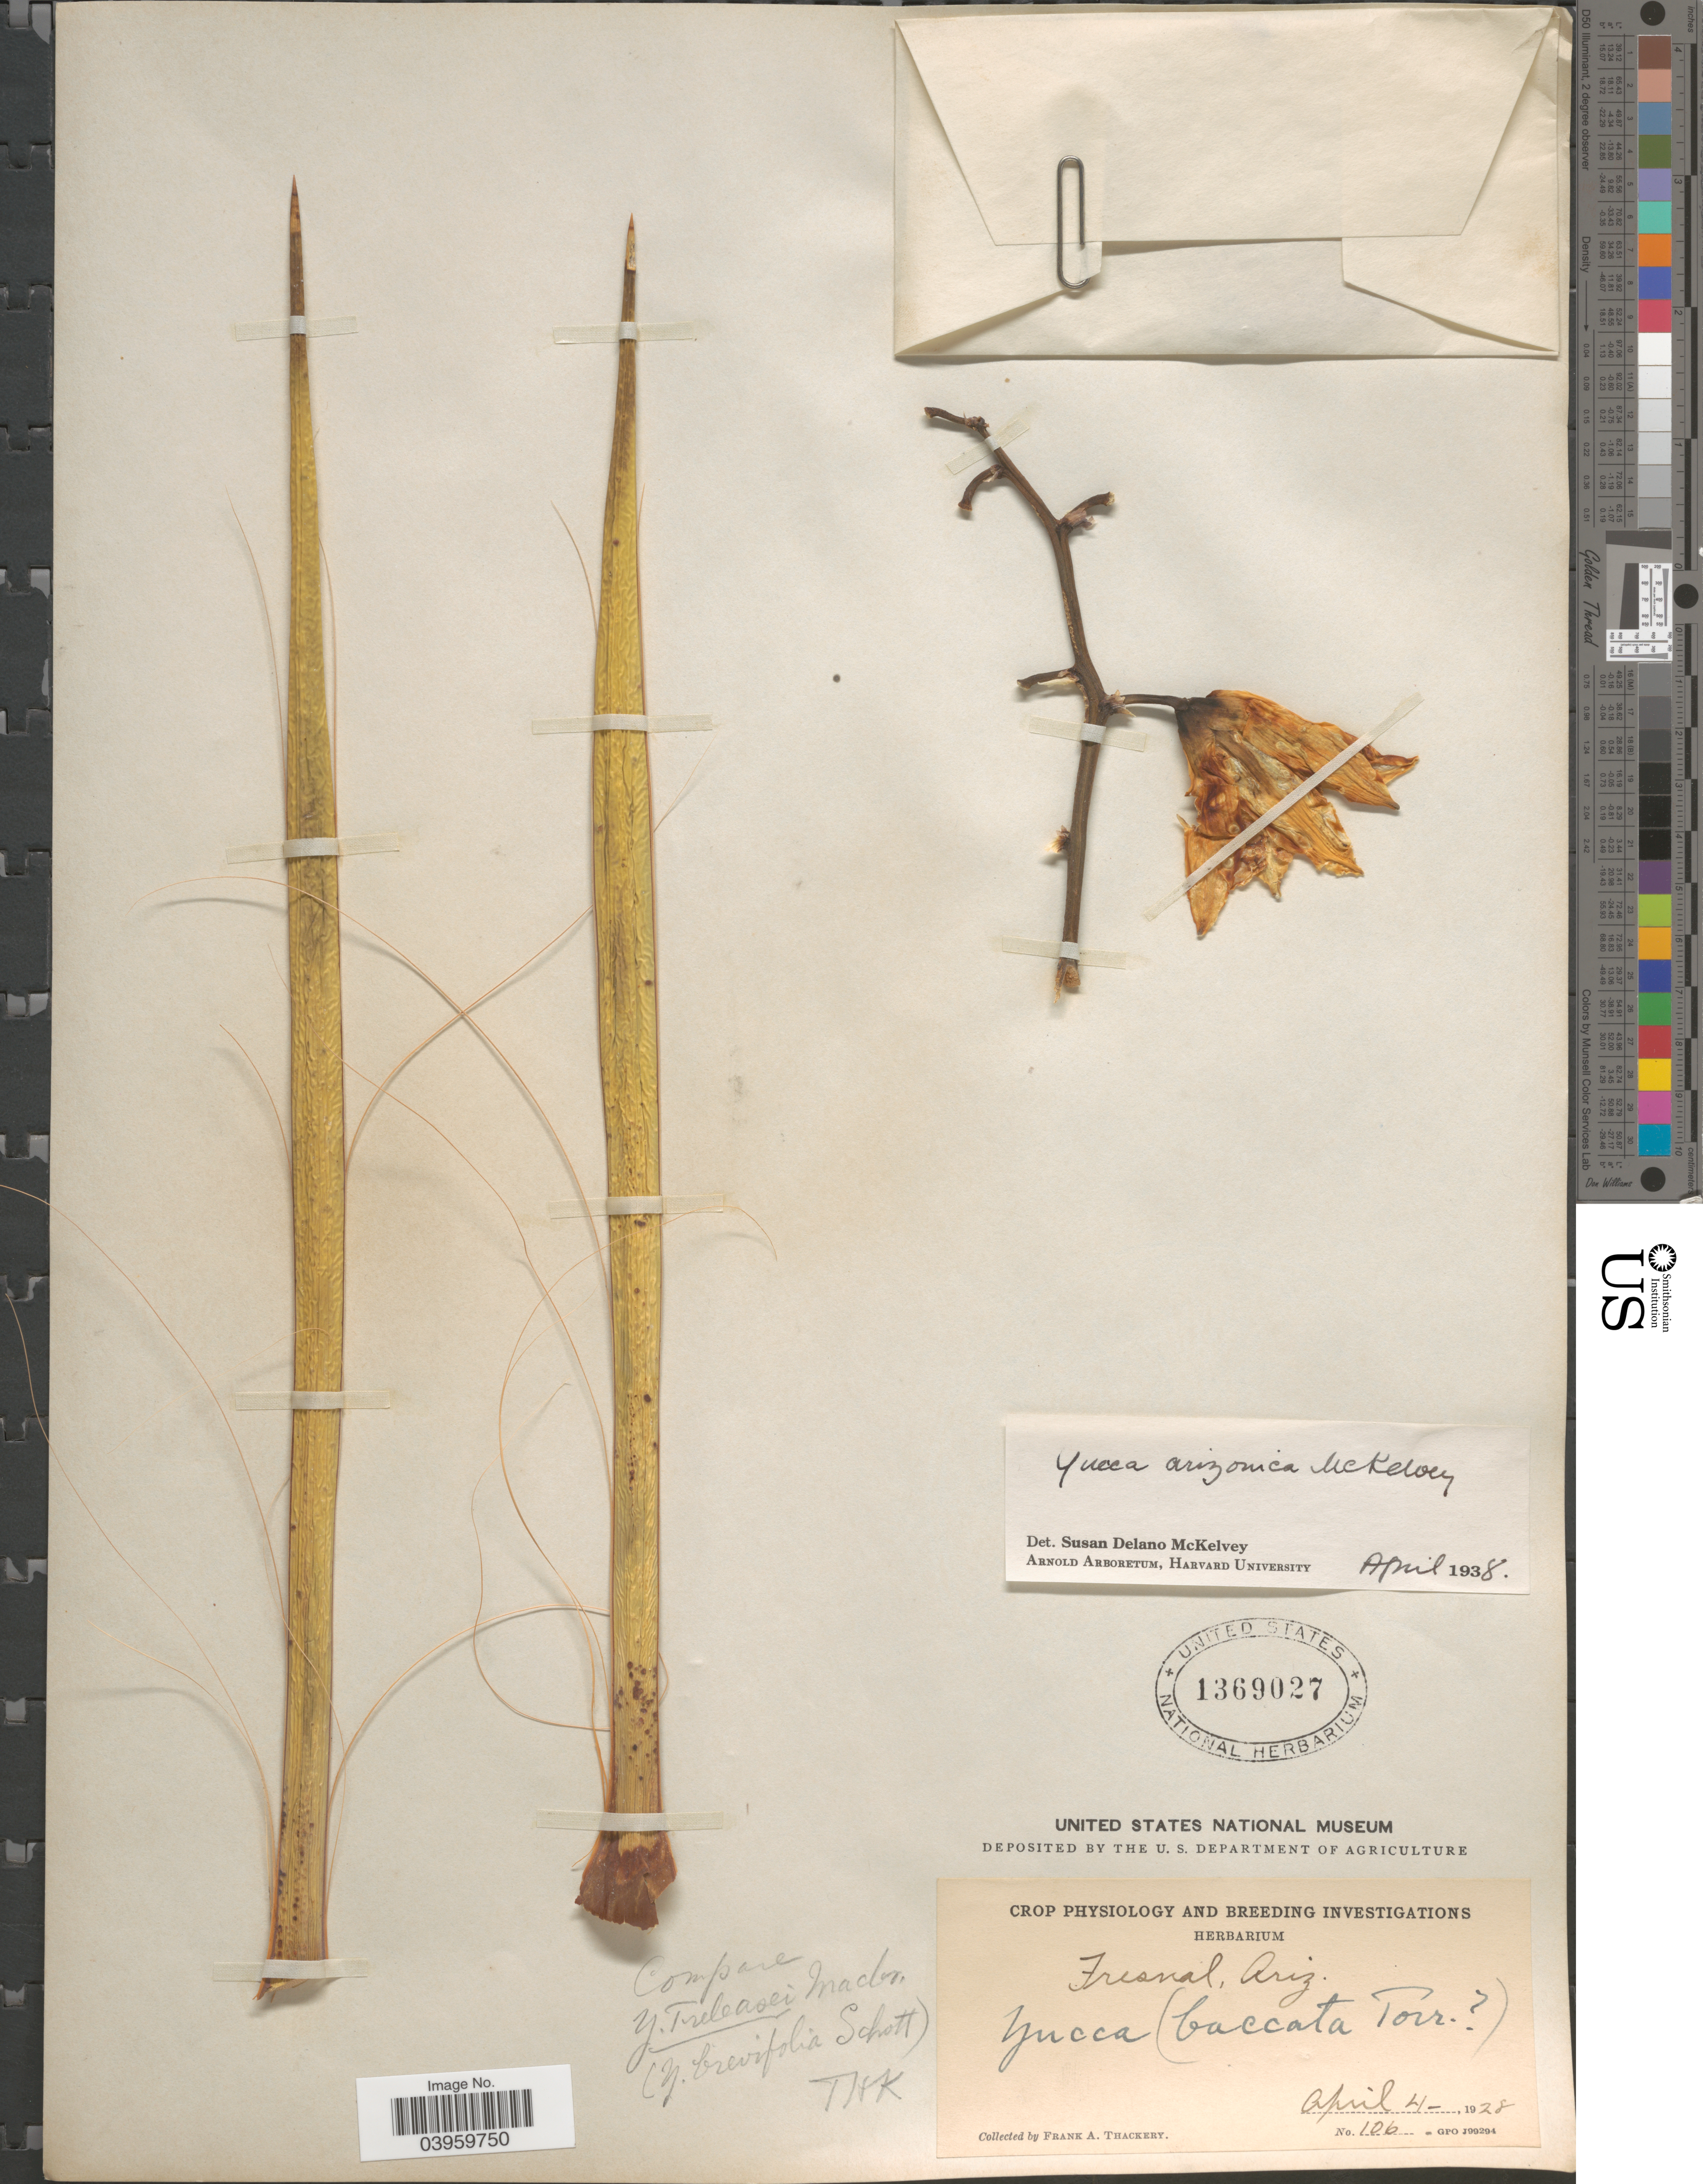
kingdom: Plantae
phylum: Tracheophyta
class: Liliopsida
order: Asparagales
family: Asparagaceae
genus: Yucca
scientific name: Yucca arizonica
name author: McKelvey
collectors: F. Thackery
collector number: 106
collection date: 1928-04-04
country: United States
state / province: Arizona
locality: Fresnal.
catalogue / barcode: US 1369027